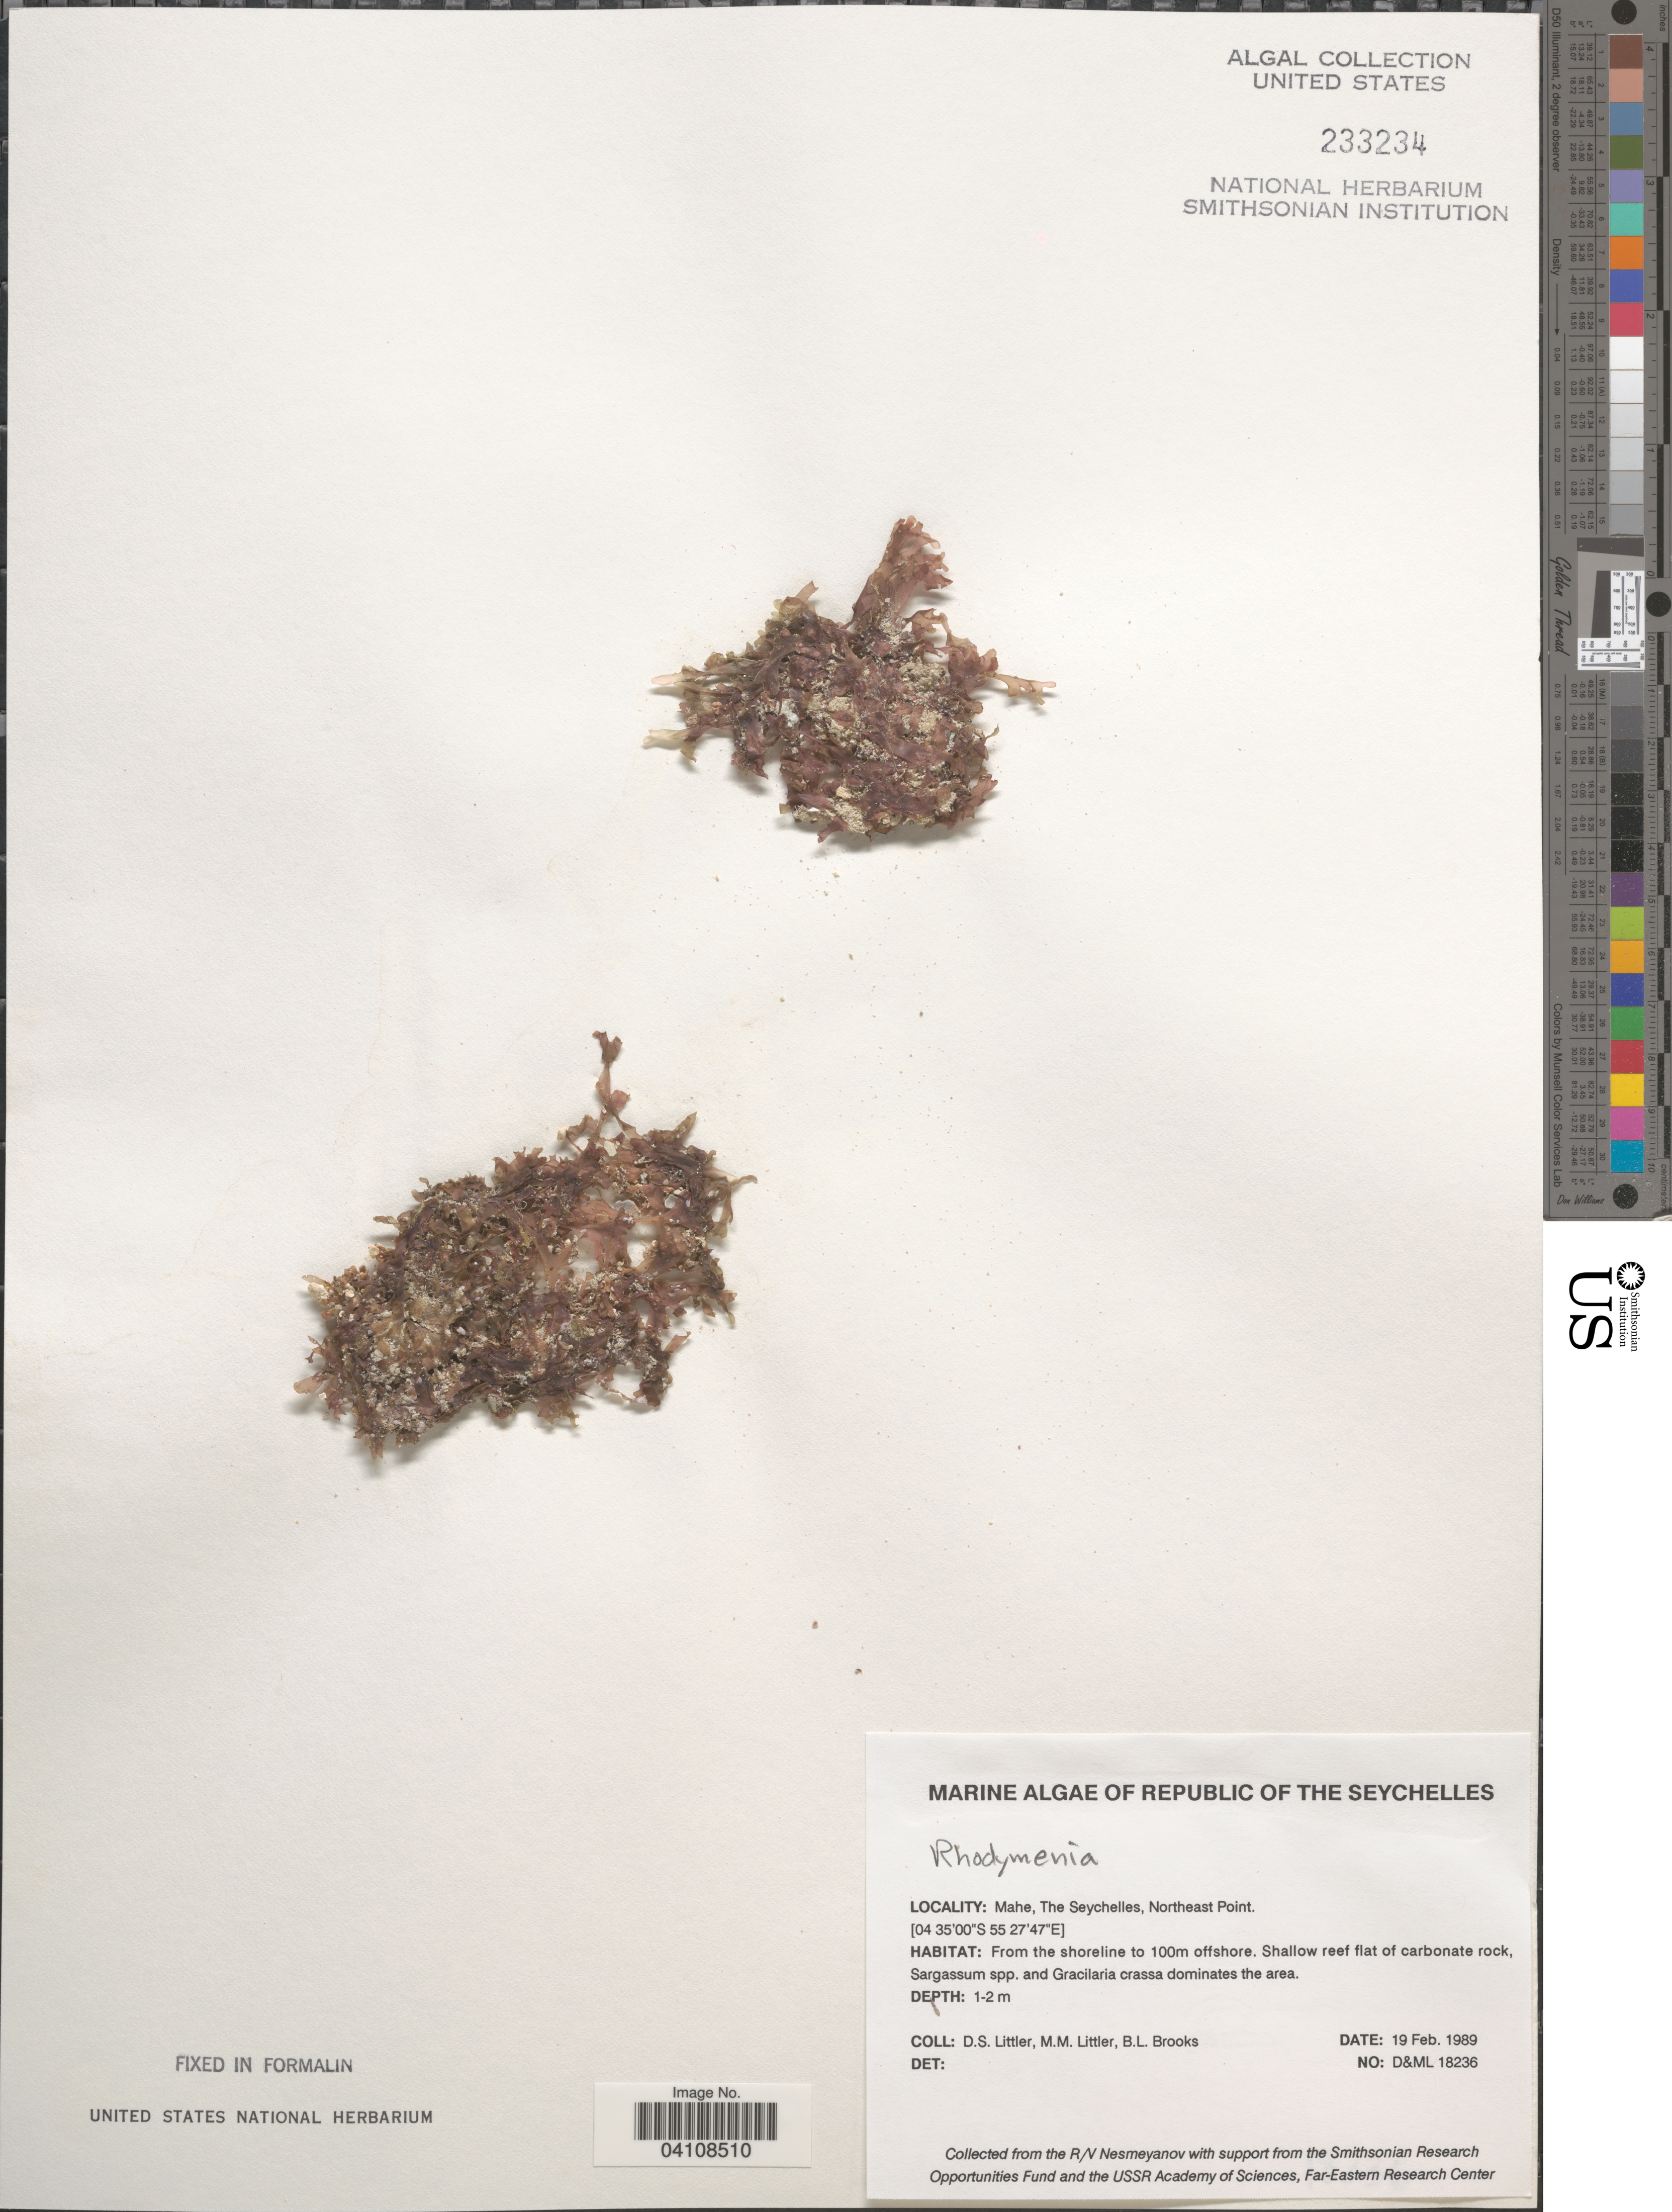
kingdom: Plantae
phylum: Rhodophyta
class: Florideophyceae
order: Rhodymeniales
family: Rhodymeniaceae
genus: Rhodymenia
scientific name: Rhodymenia sp.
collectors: D. S. Littler & B. Brooks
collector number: D&ML18236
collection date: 1989-02-19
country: Seychelles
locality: Republic of The Seychelles. Mahe, Northeast Point. From the shoreline to 100m offshore.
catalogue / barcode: US 233234